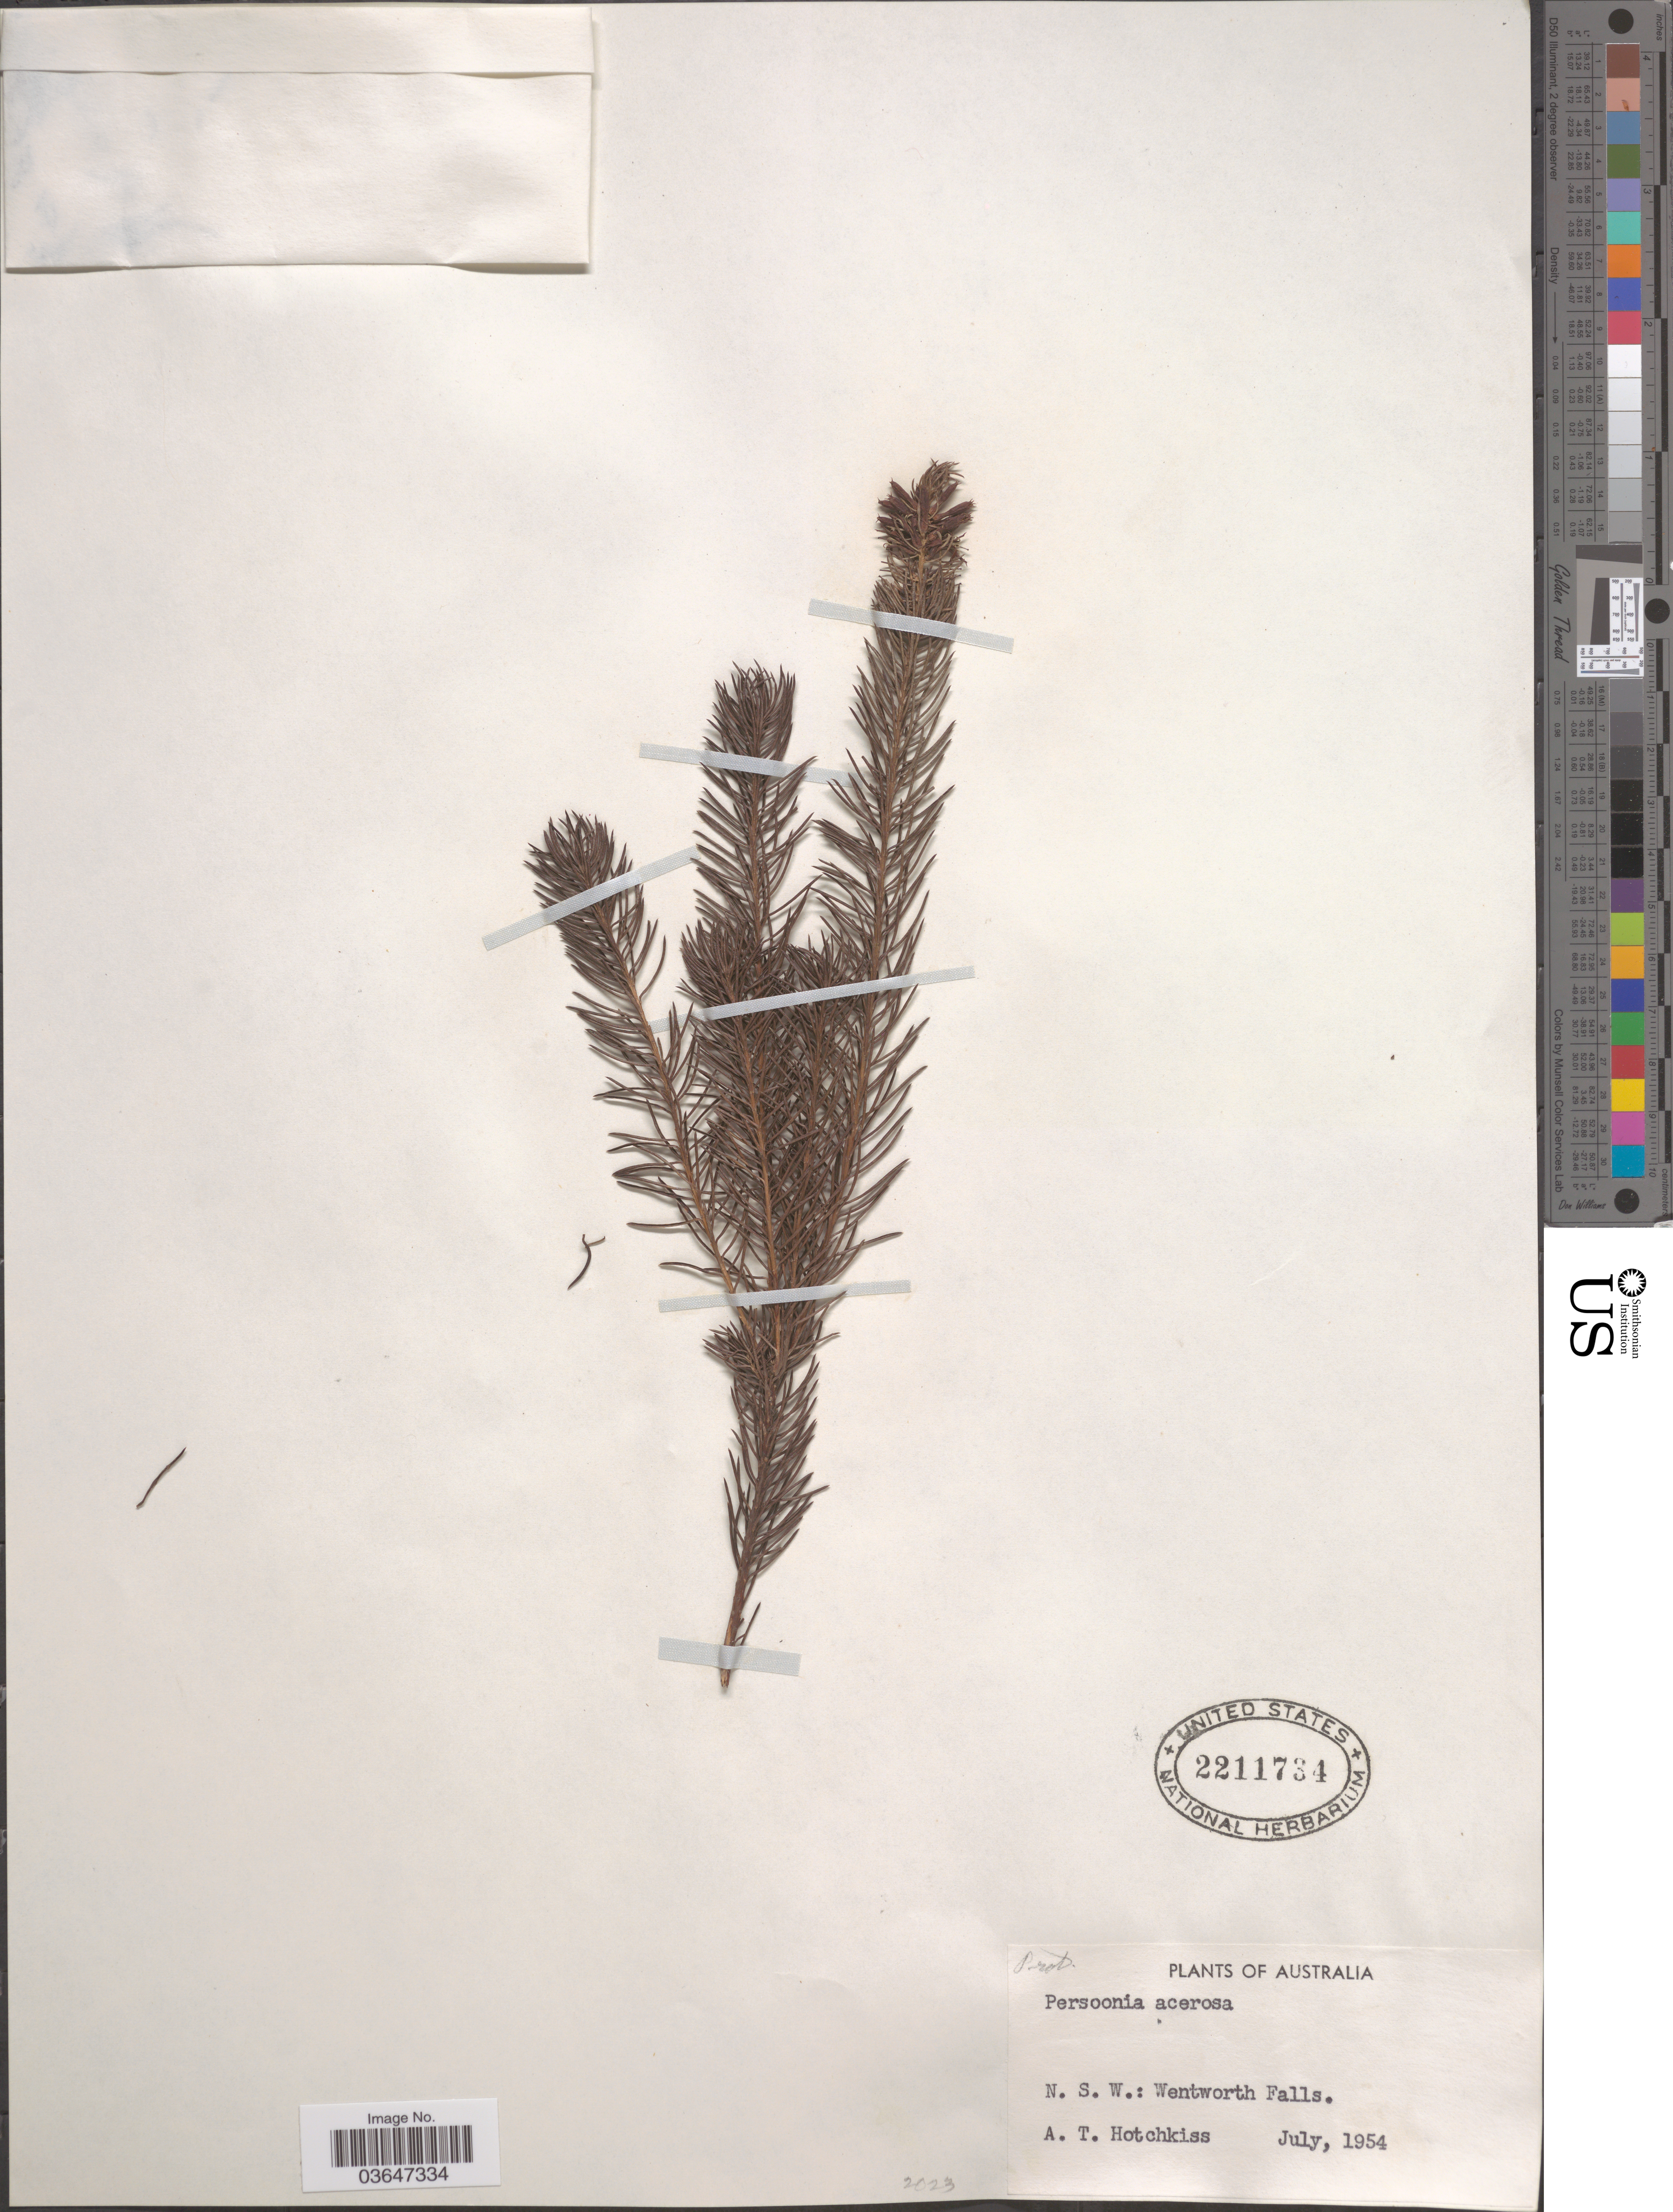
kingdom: Plantae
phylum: Tracheophyta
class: Magnoliopsida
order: Proteales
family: Proteaceae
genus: Persoonia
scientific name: Persoonia acerosa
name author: Sieber ex Schult.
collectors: A. Hotchkiss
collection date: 1954-07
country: Australia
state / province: New South Wales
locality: Wentworth Falls.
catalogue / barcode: US 2211734